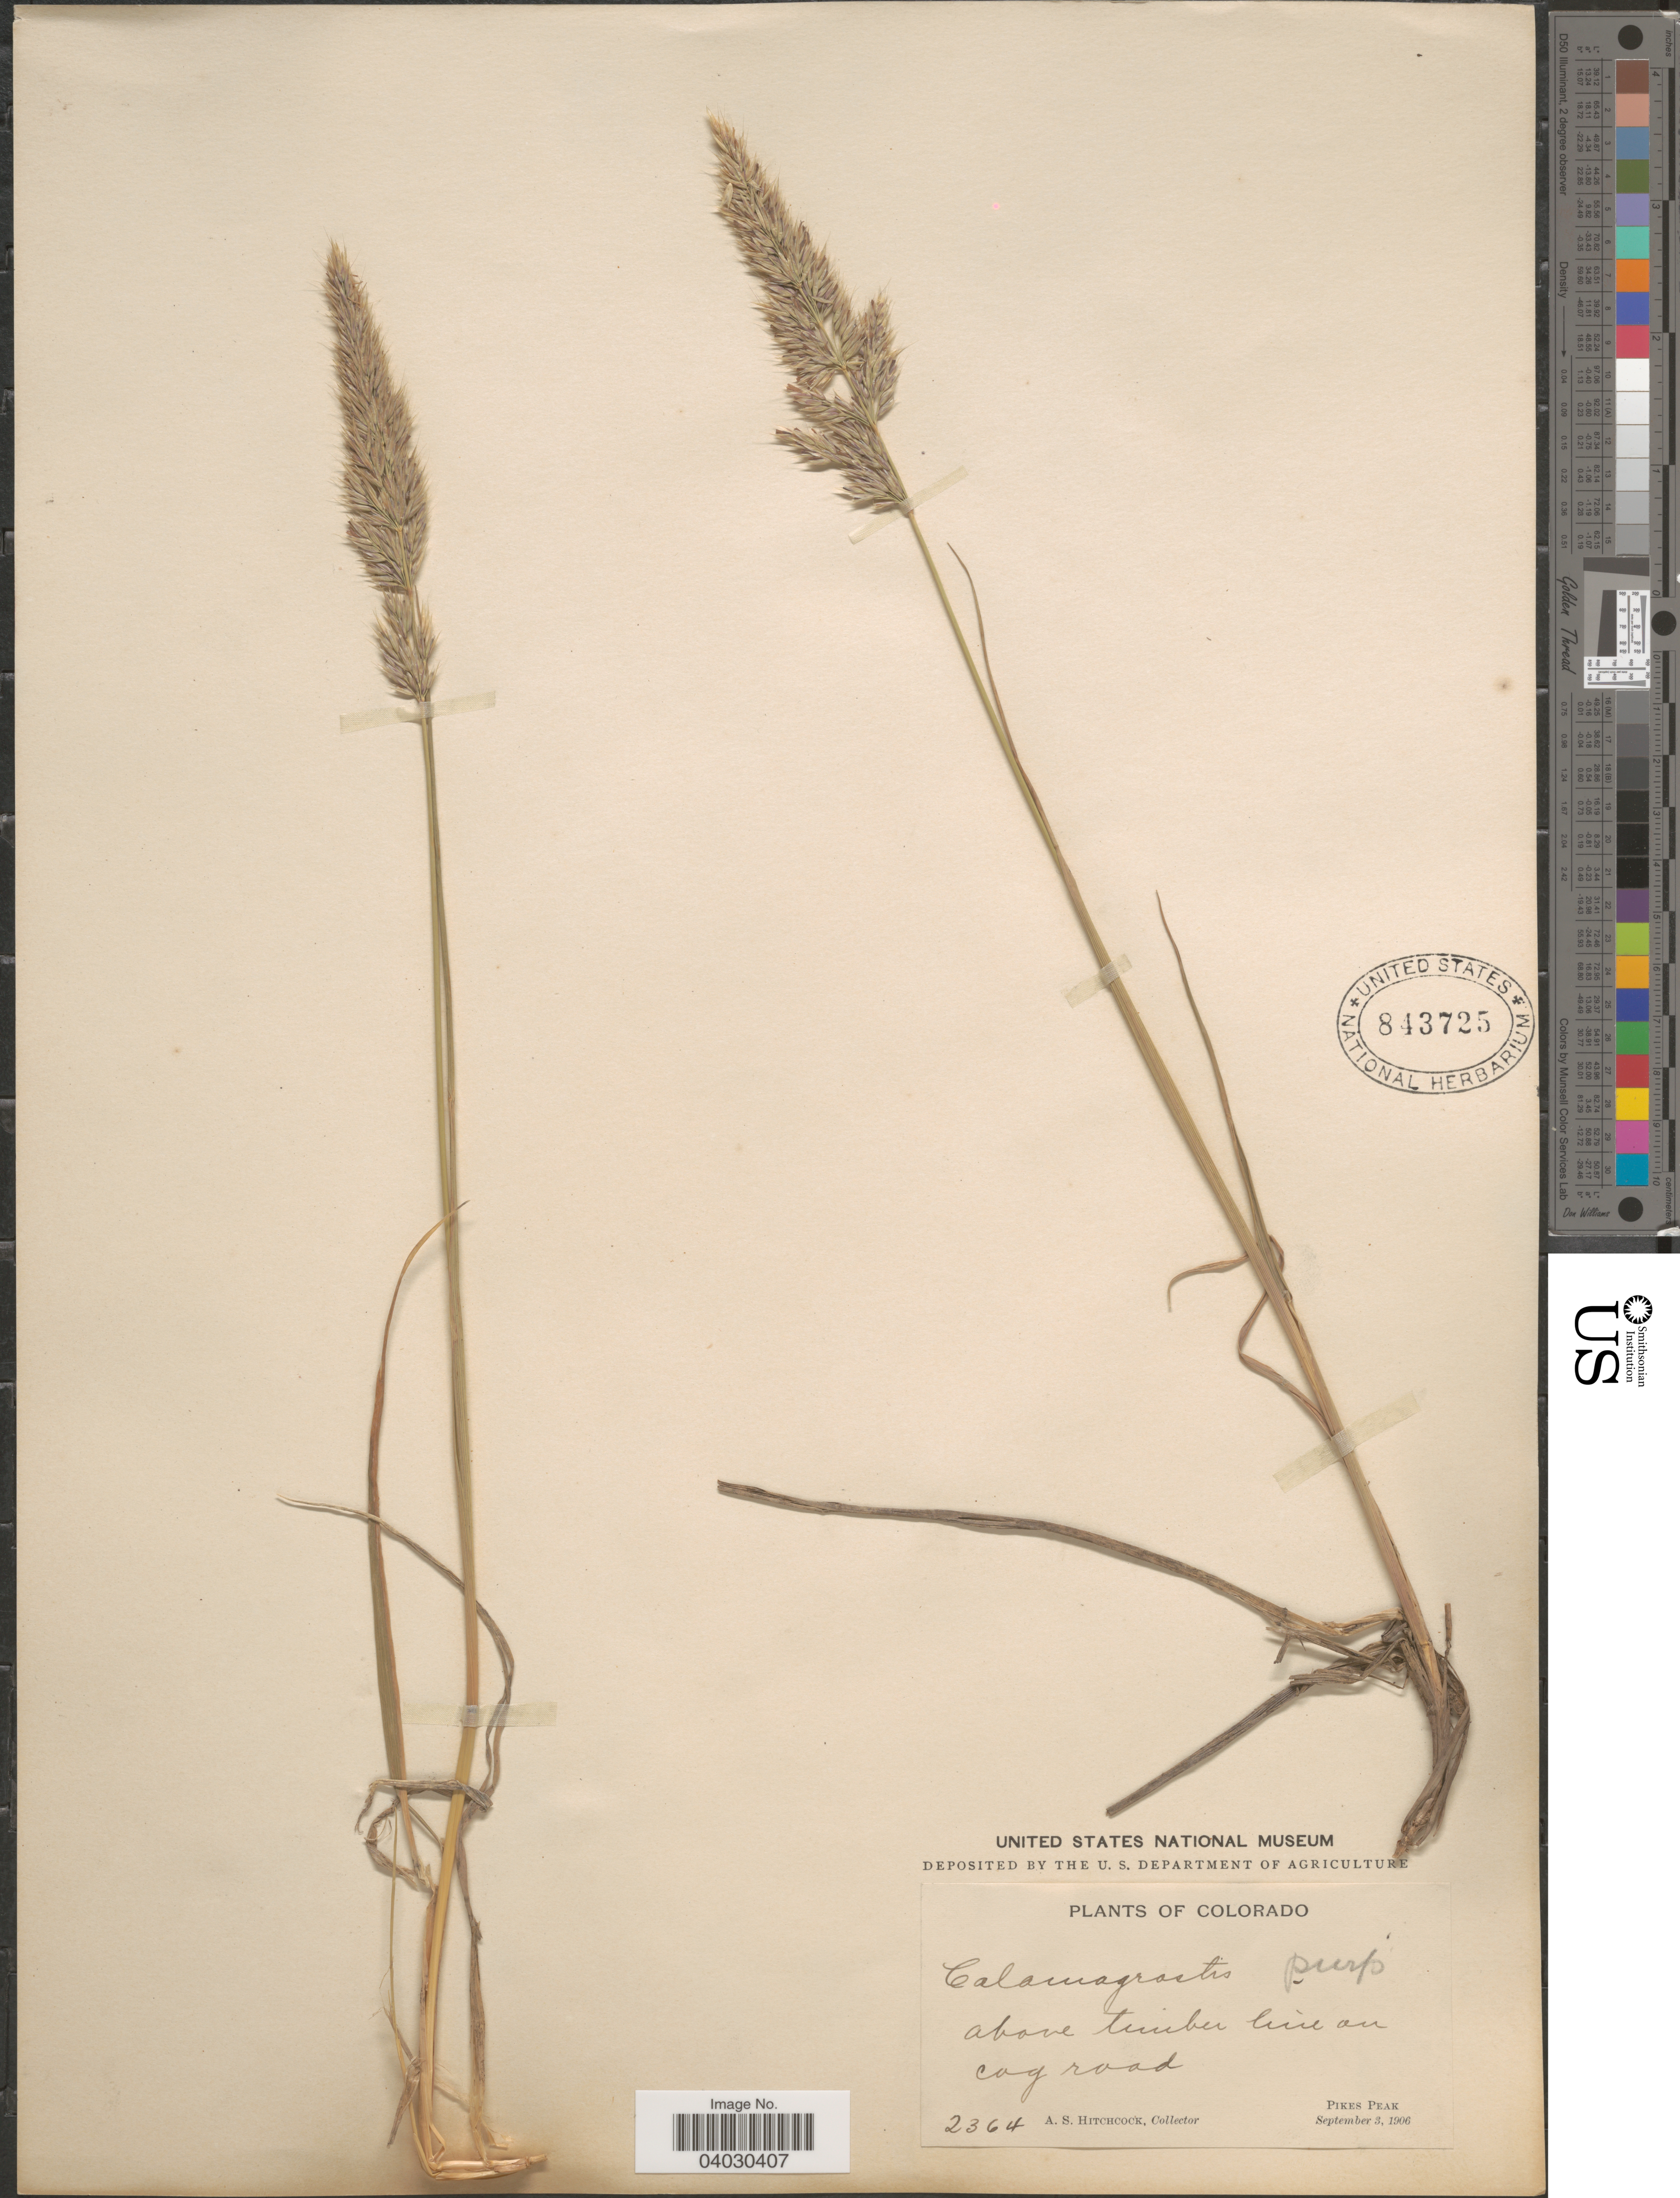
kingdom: Plantae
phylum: Tracheophyta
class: Liliopsida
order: Poales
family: Poaceae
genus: Calamagrostis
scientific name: Calamagrostis purpurascens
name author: R. Br.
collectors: A. S. Hitchcock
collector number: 2364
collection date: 1906-09-03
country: United States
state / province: Colorado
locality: Above timber line on cog road. Pikes Peak.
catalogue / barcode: US 843725